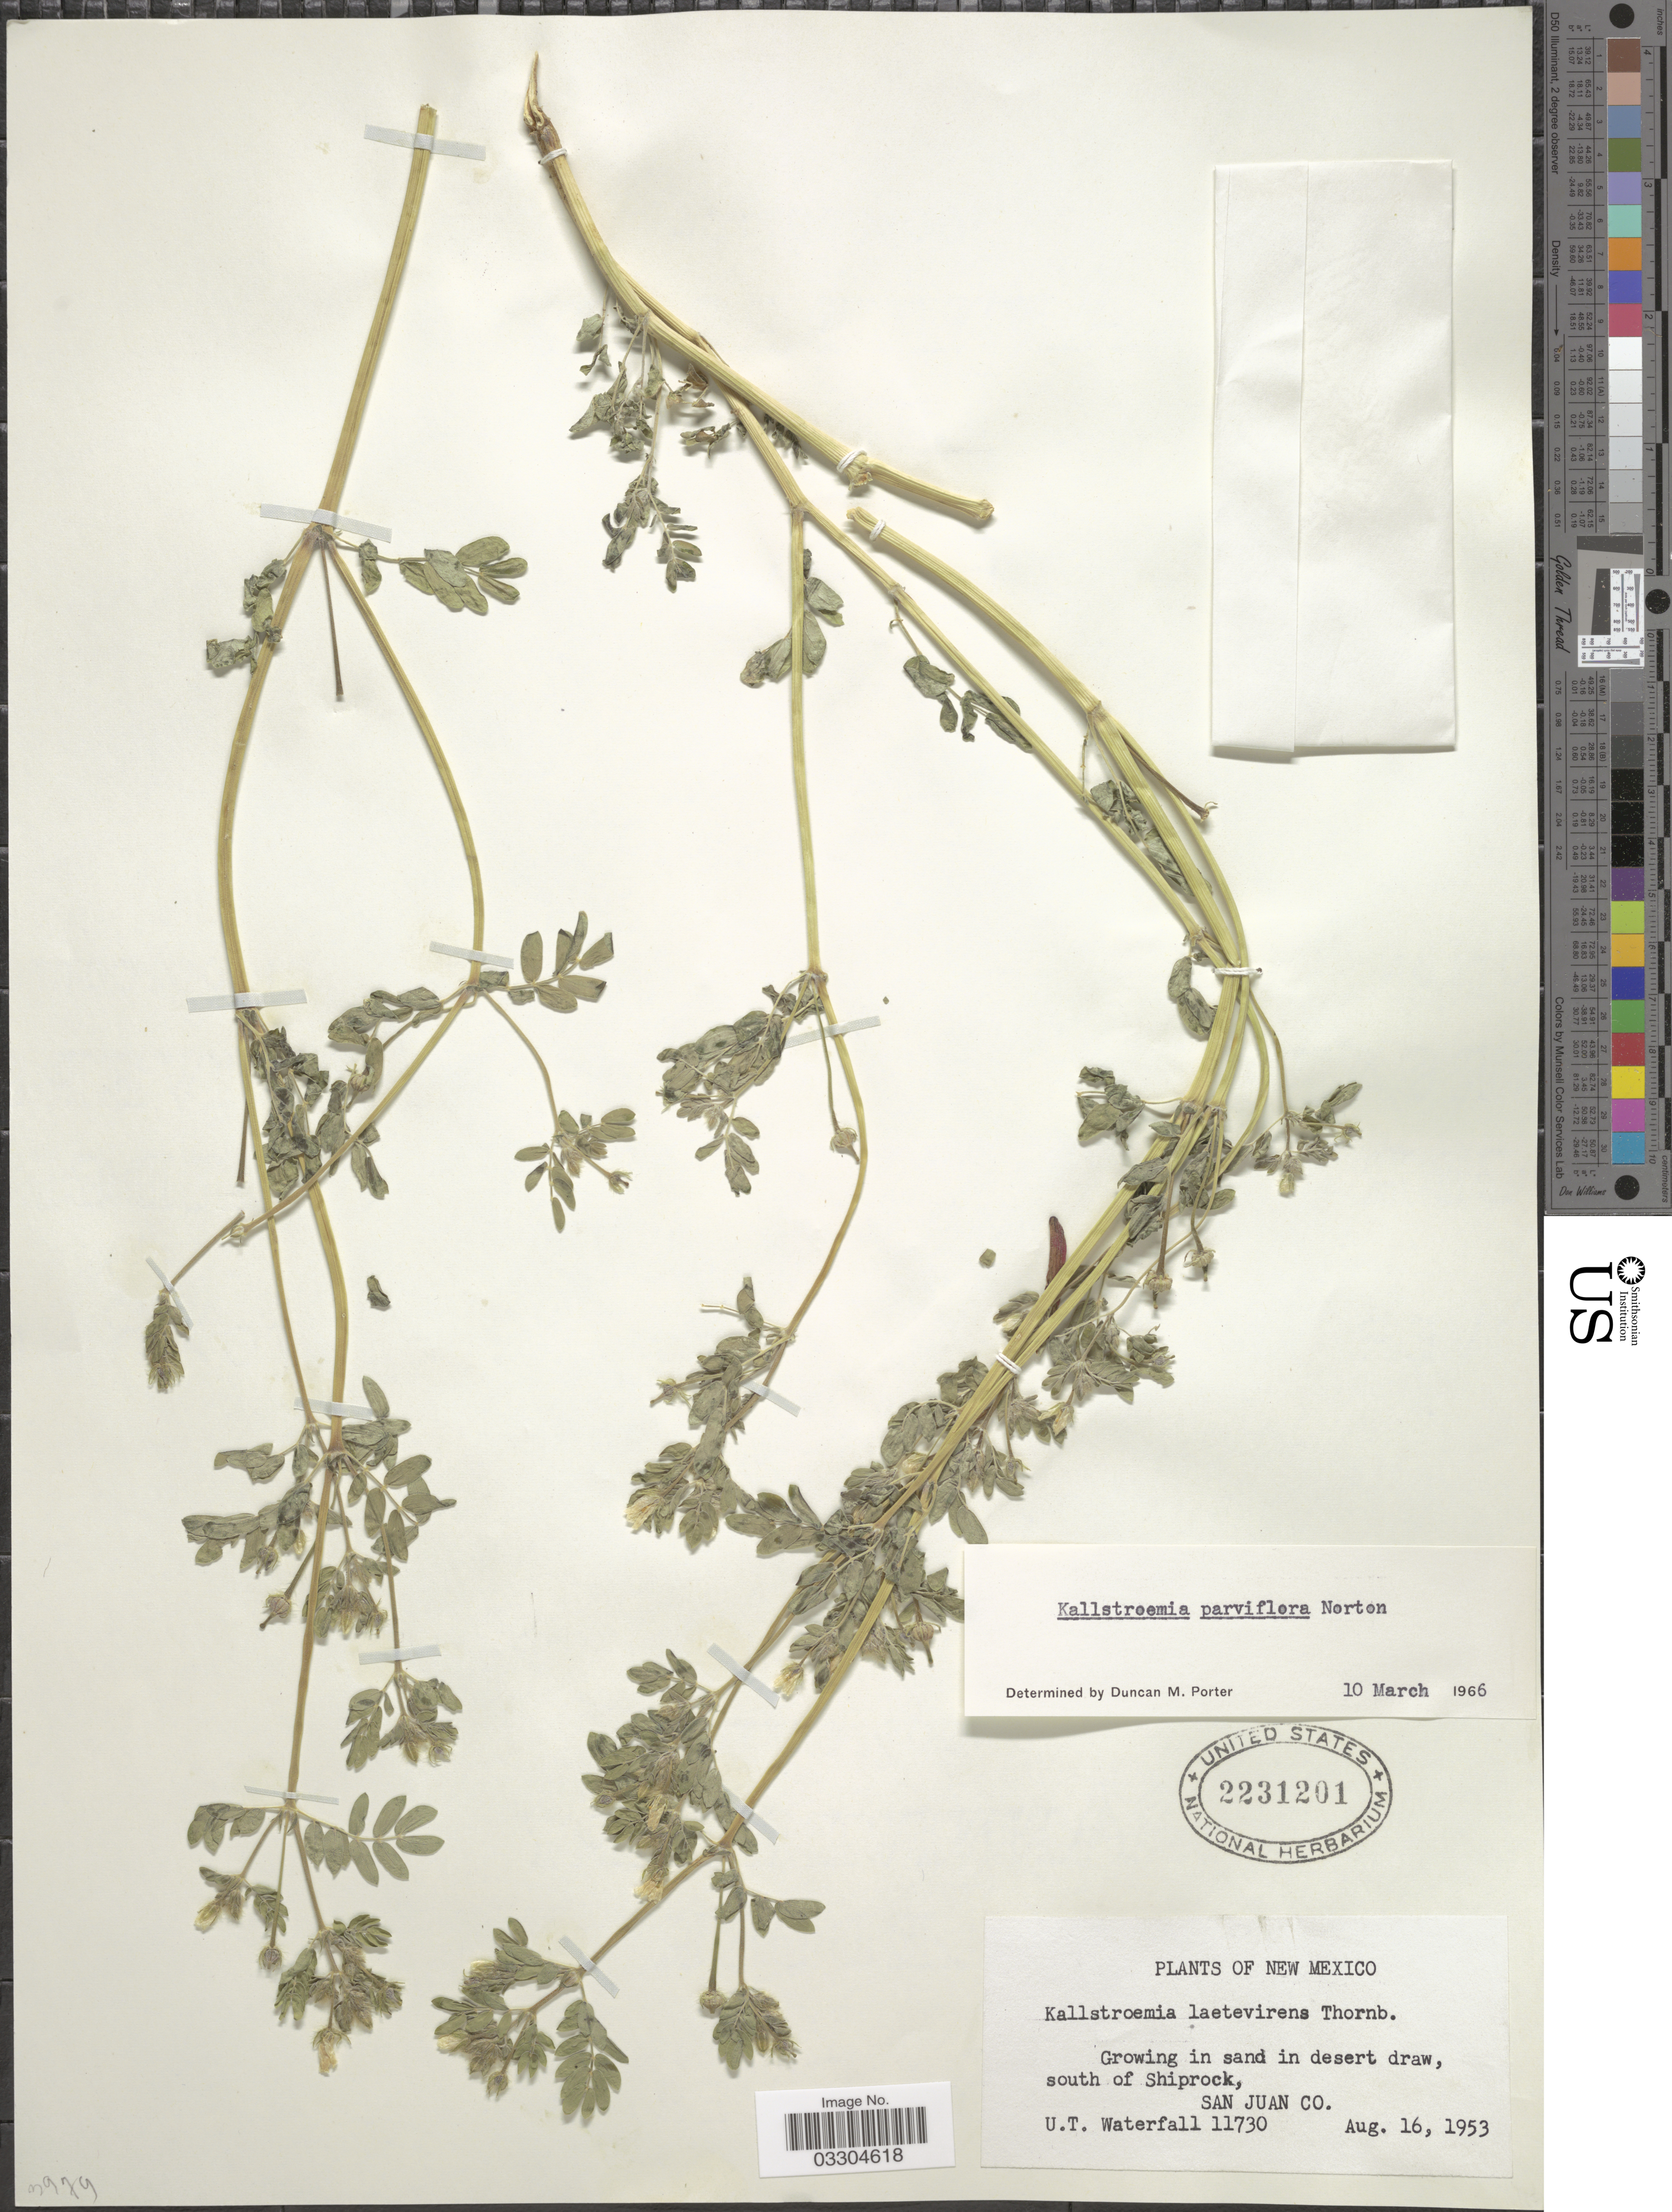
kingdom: Plantae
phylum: Tracheophyta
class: Magnoliopsida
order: Zygophyllales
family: Zygophyllaceae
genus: Kallstroemia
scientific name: Kallstroemia parviflora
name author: Norton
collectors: U. T. Waterfall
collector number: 11730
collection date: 1953-08-16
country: United States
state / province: New Mexico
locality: South of Shiprock, San Juan Co.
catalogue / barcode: US 2231201